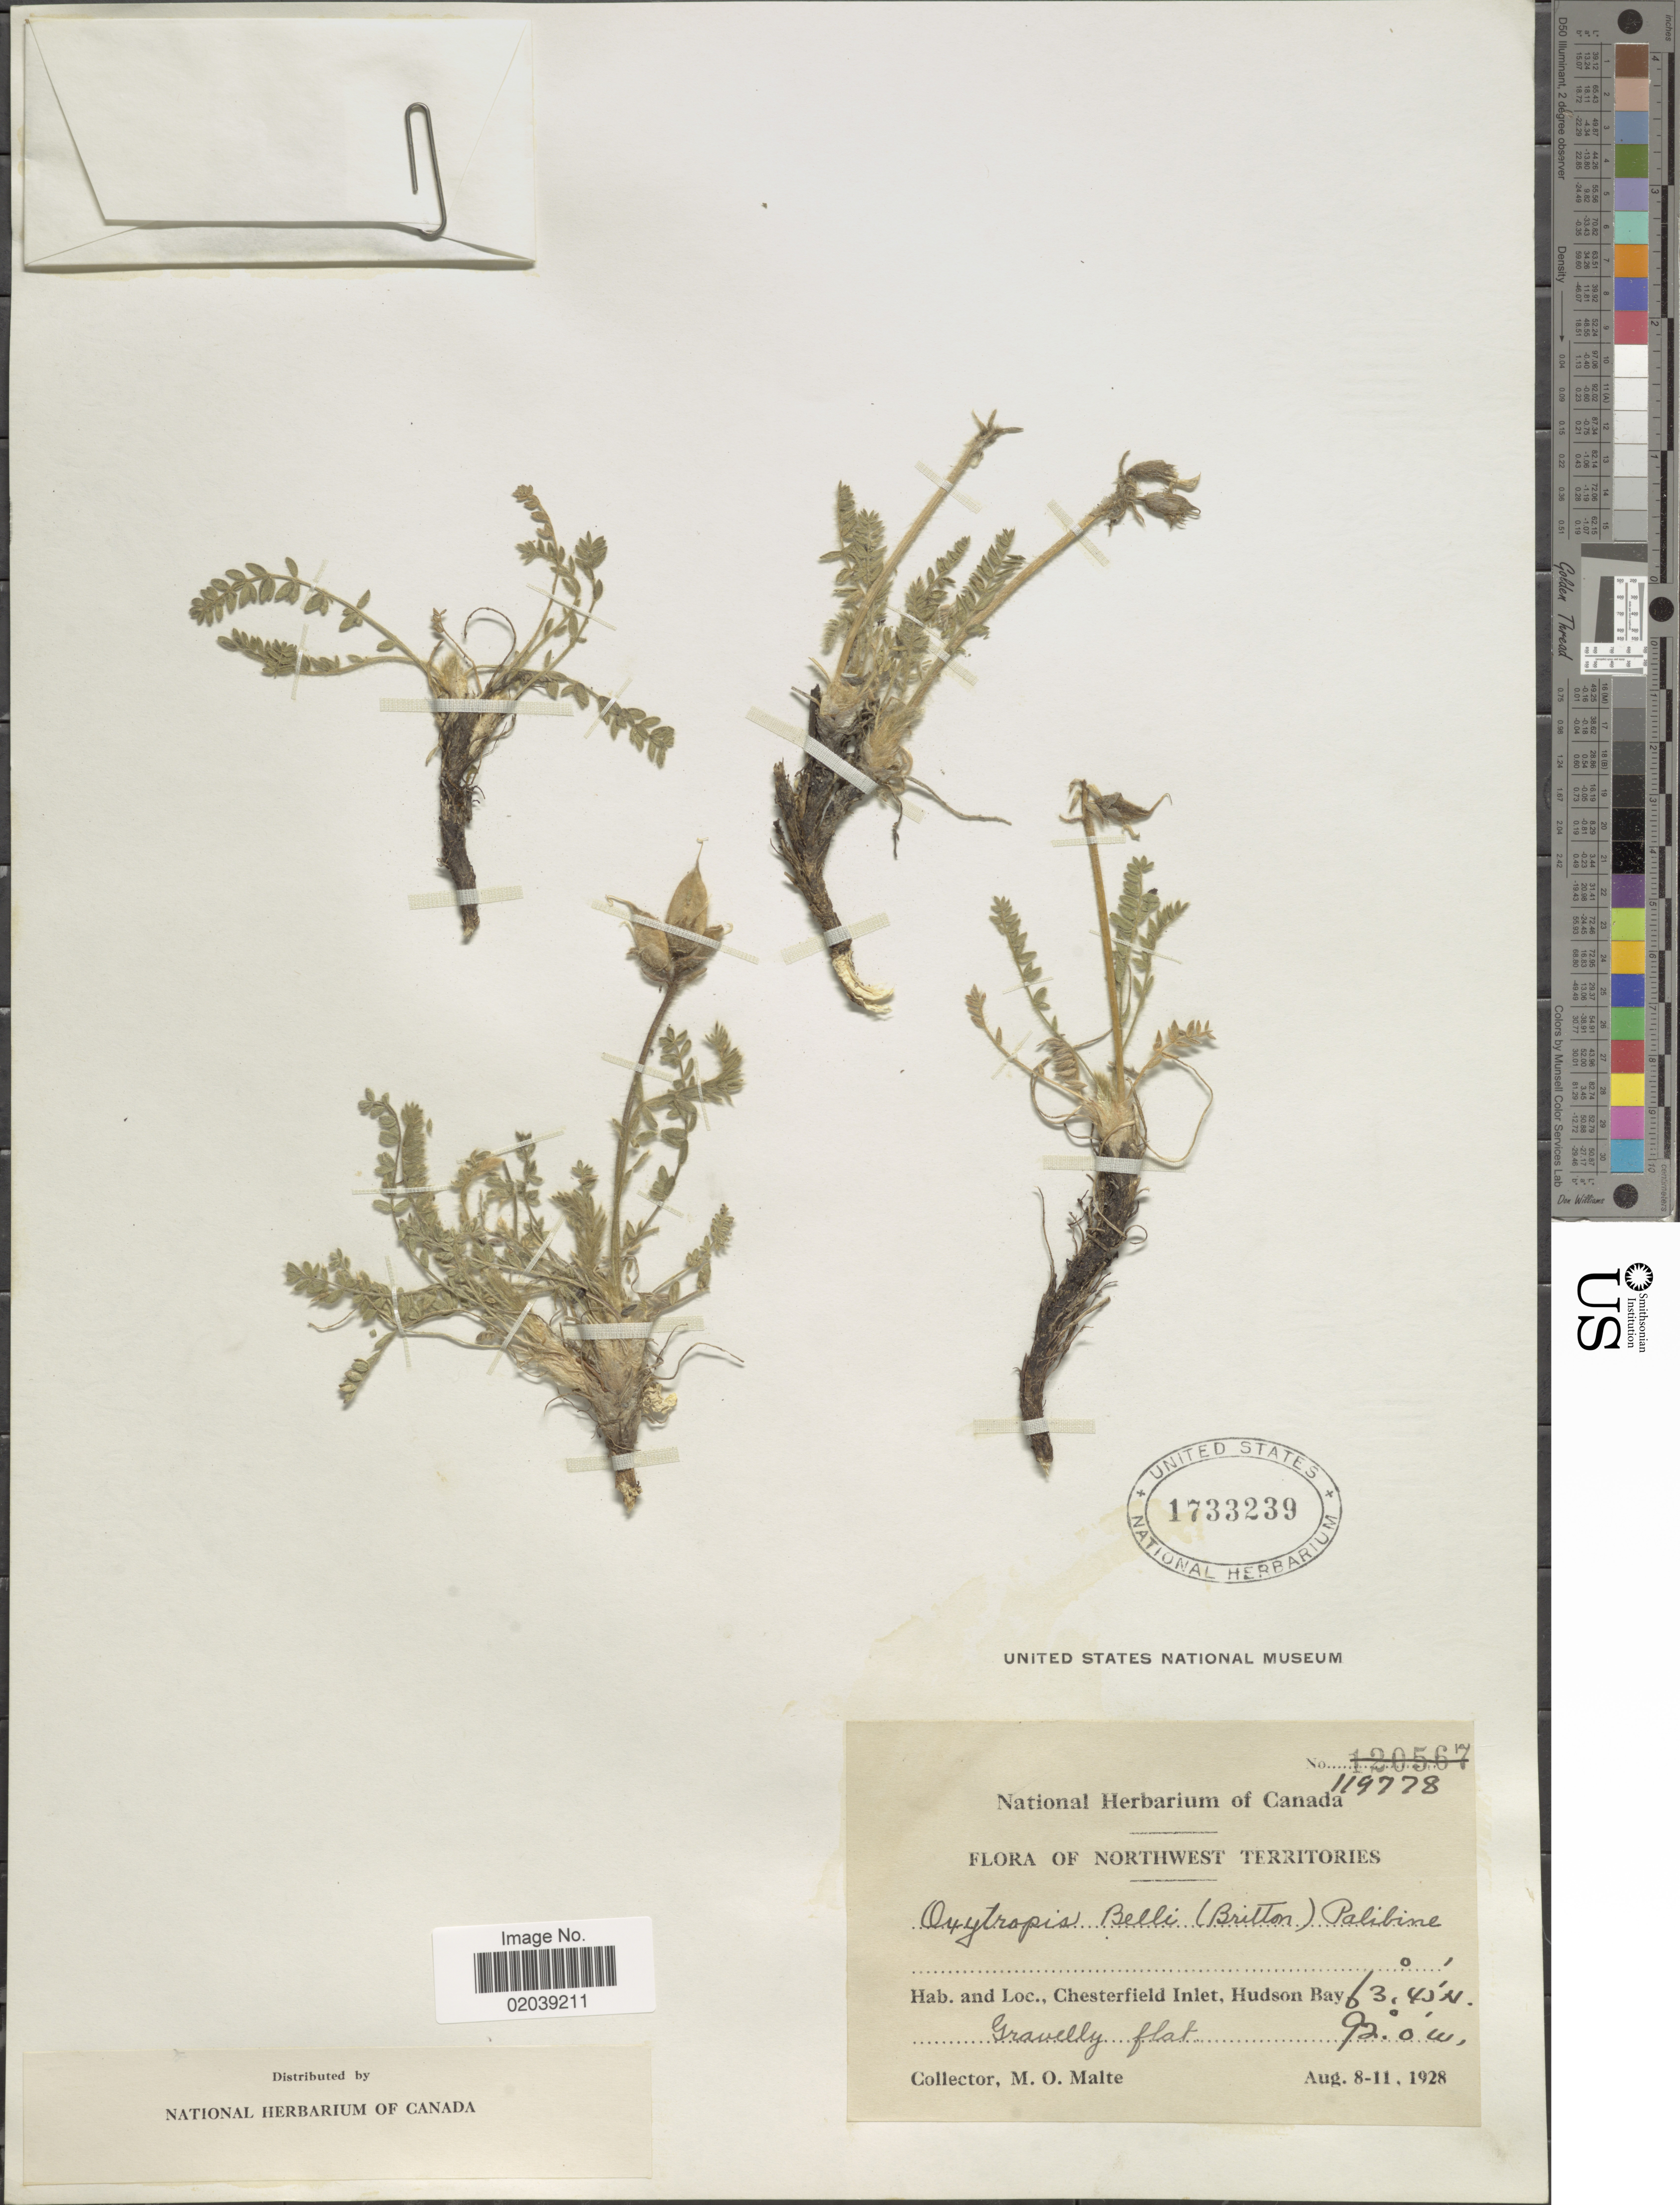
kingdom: Plantae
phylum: Tracheophyta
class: Magnoliopsida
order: Fabales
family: Fabaceae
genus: Oxytropis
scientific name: Oxytropis bellii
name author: (Britton ex Macoun) Palib.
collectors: M. O. Malte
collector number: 119778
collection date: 1928-08-08/1928-08-11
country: Canada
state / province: Northwest Territories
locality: Chesterfield Inlet. Hudson Bay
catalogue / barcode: US 1733239